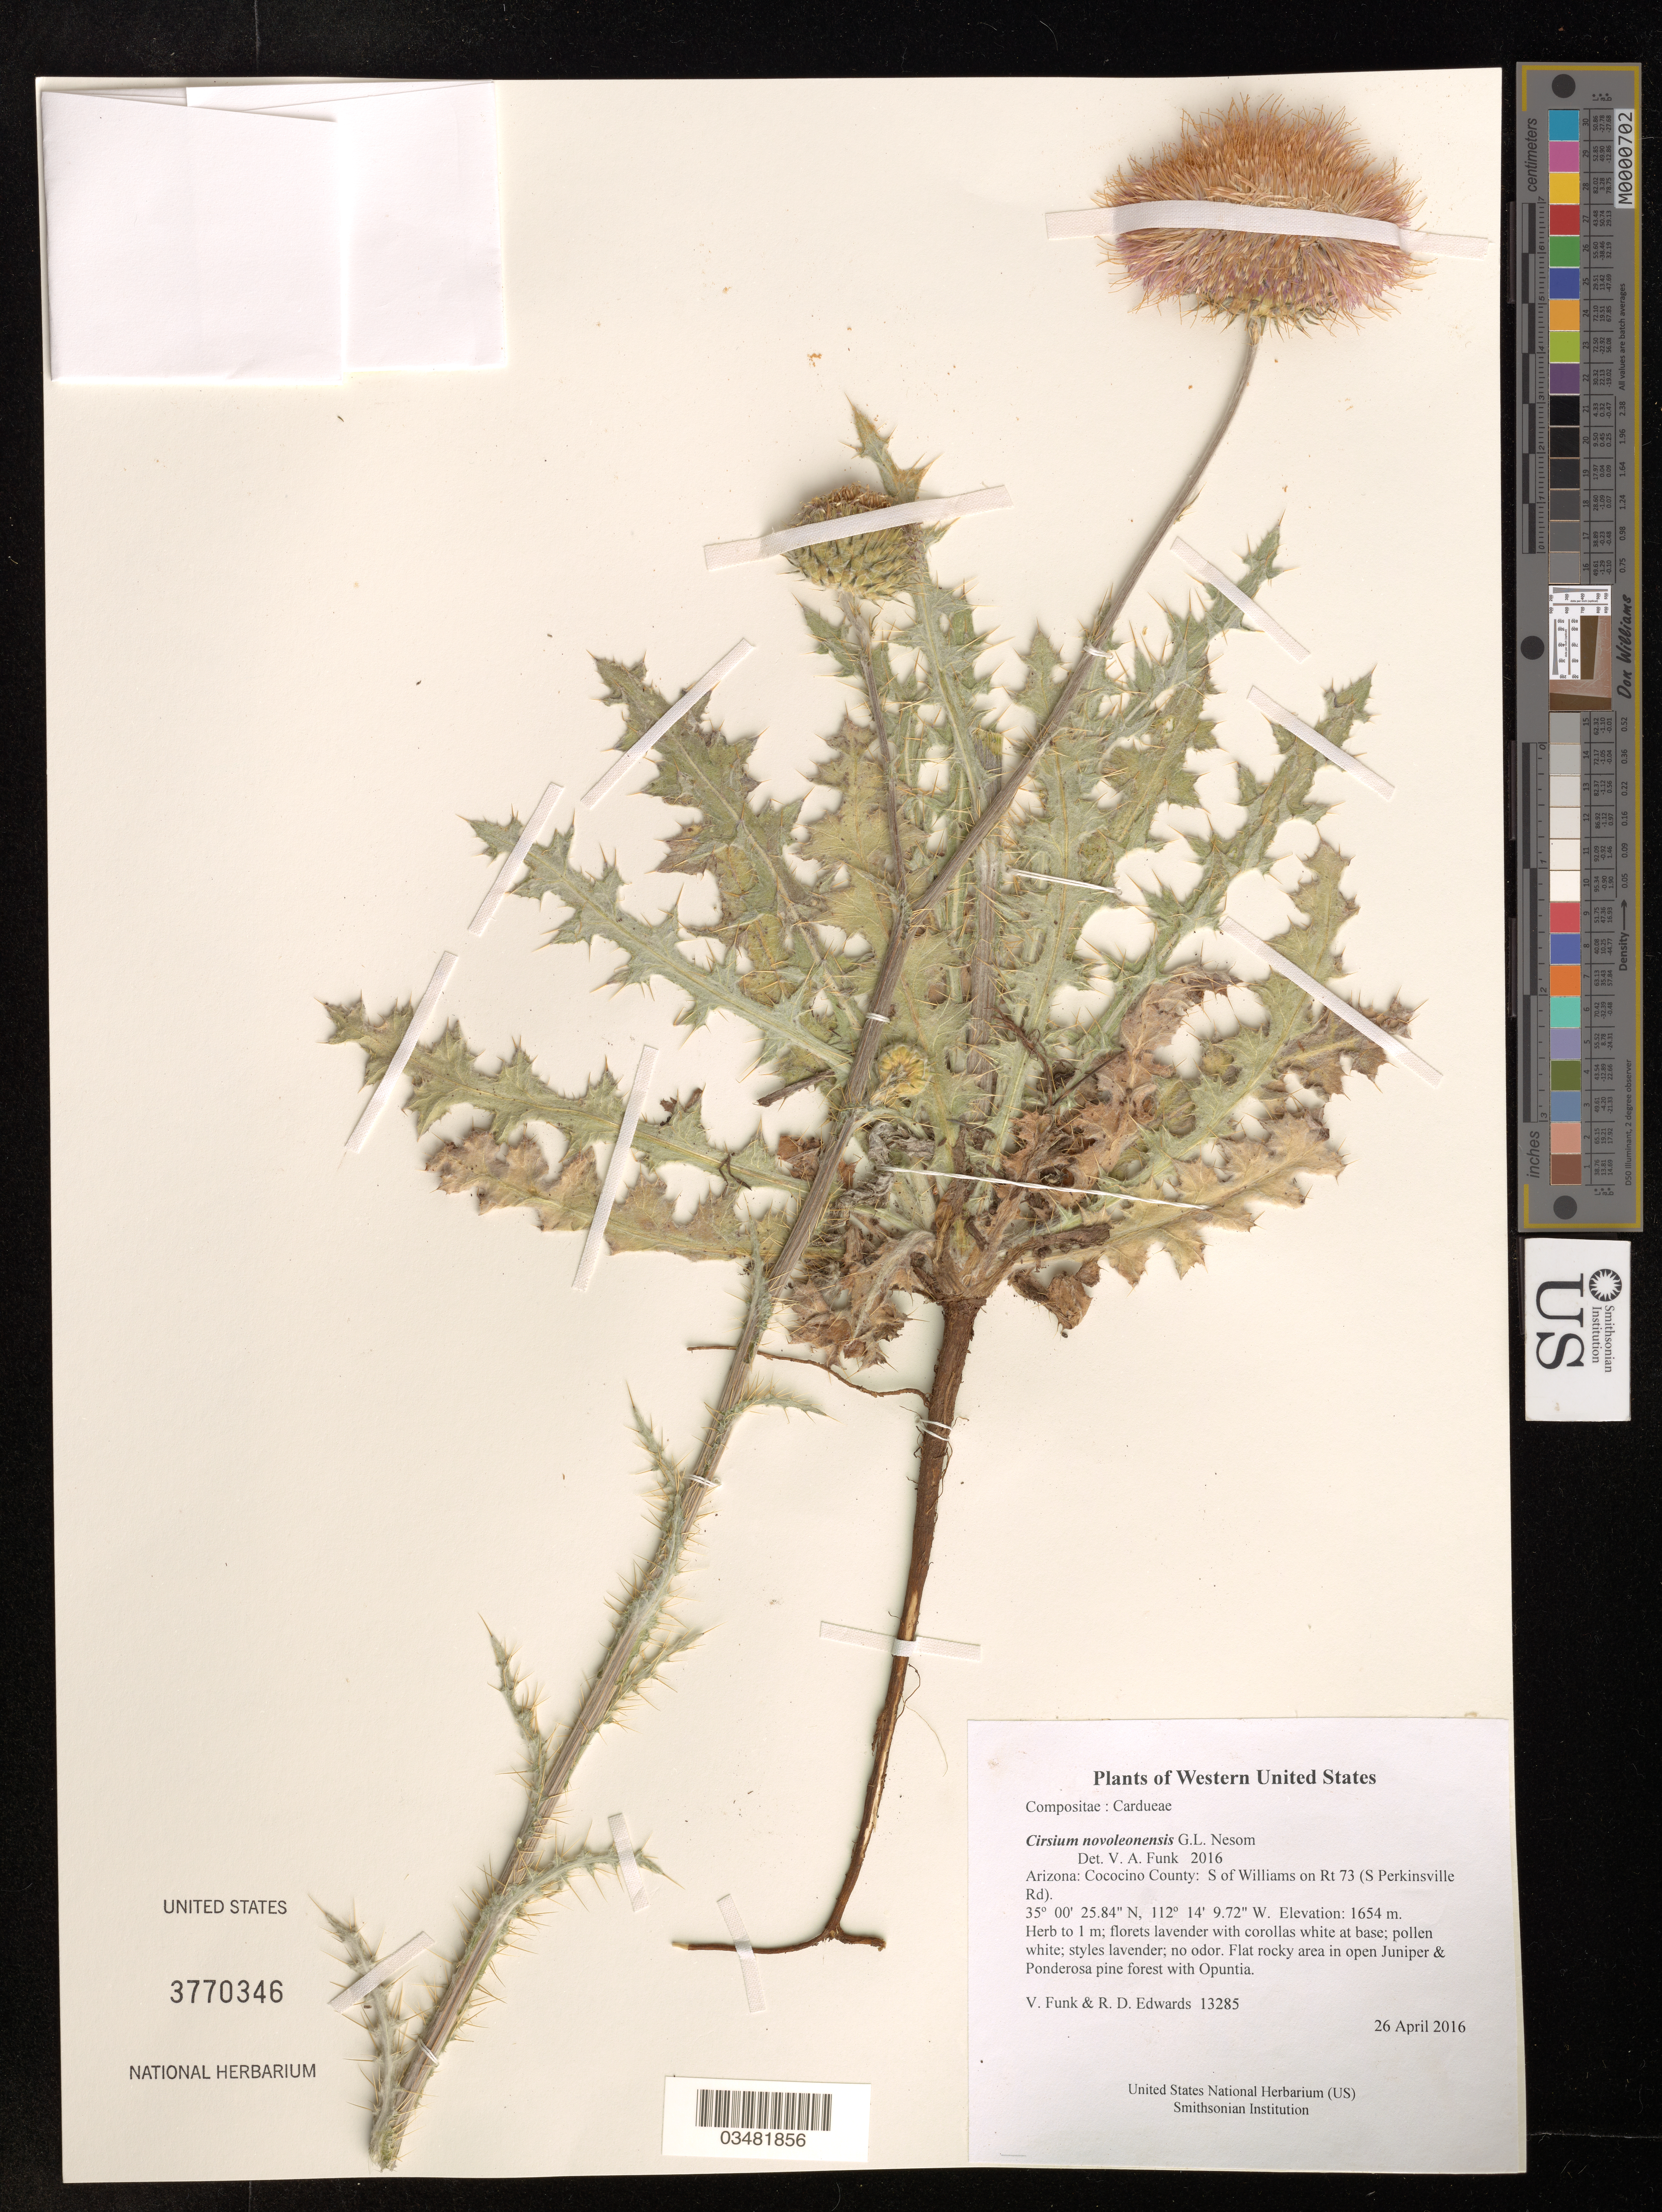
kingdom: Plantae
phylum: Tracheophyta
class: Magnoliopsida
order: Asterales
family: Asteraceae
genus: Cirsium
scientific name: Cirsium novoleonensis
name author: G.L. Nesom & García-Mor.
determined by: Funk, Vicki A., (BOT), Smithsonian Institution - National Museum of Natural History (UNITED STATES)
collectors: R.D. Edwards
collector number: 13285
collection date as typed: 26 April 2016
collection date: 2016-04-26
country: United States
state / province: Arizona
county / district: Cococino County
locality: S of Williams on Rt 73 (S Perkinsville Rd)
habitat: Flat rocky area in open Juniper & Ponderosa pine forest with Opuntia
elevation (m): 1654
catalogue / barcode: US 3770346